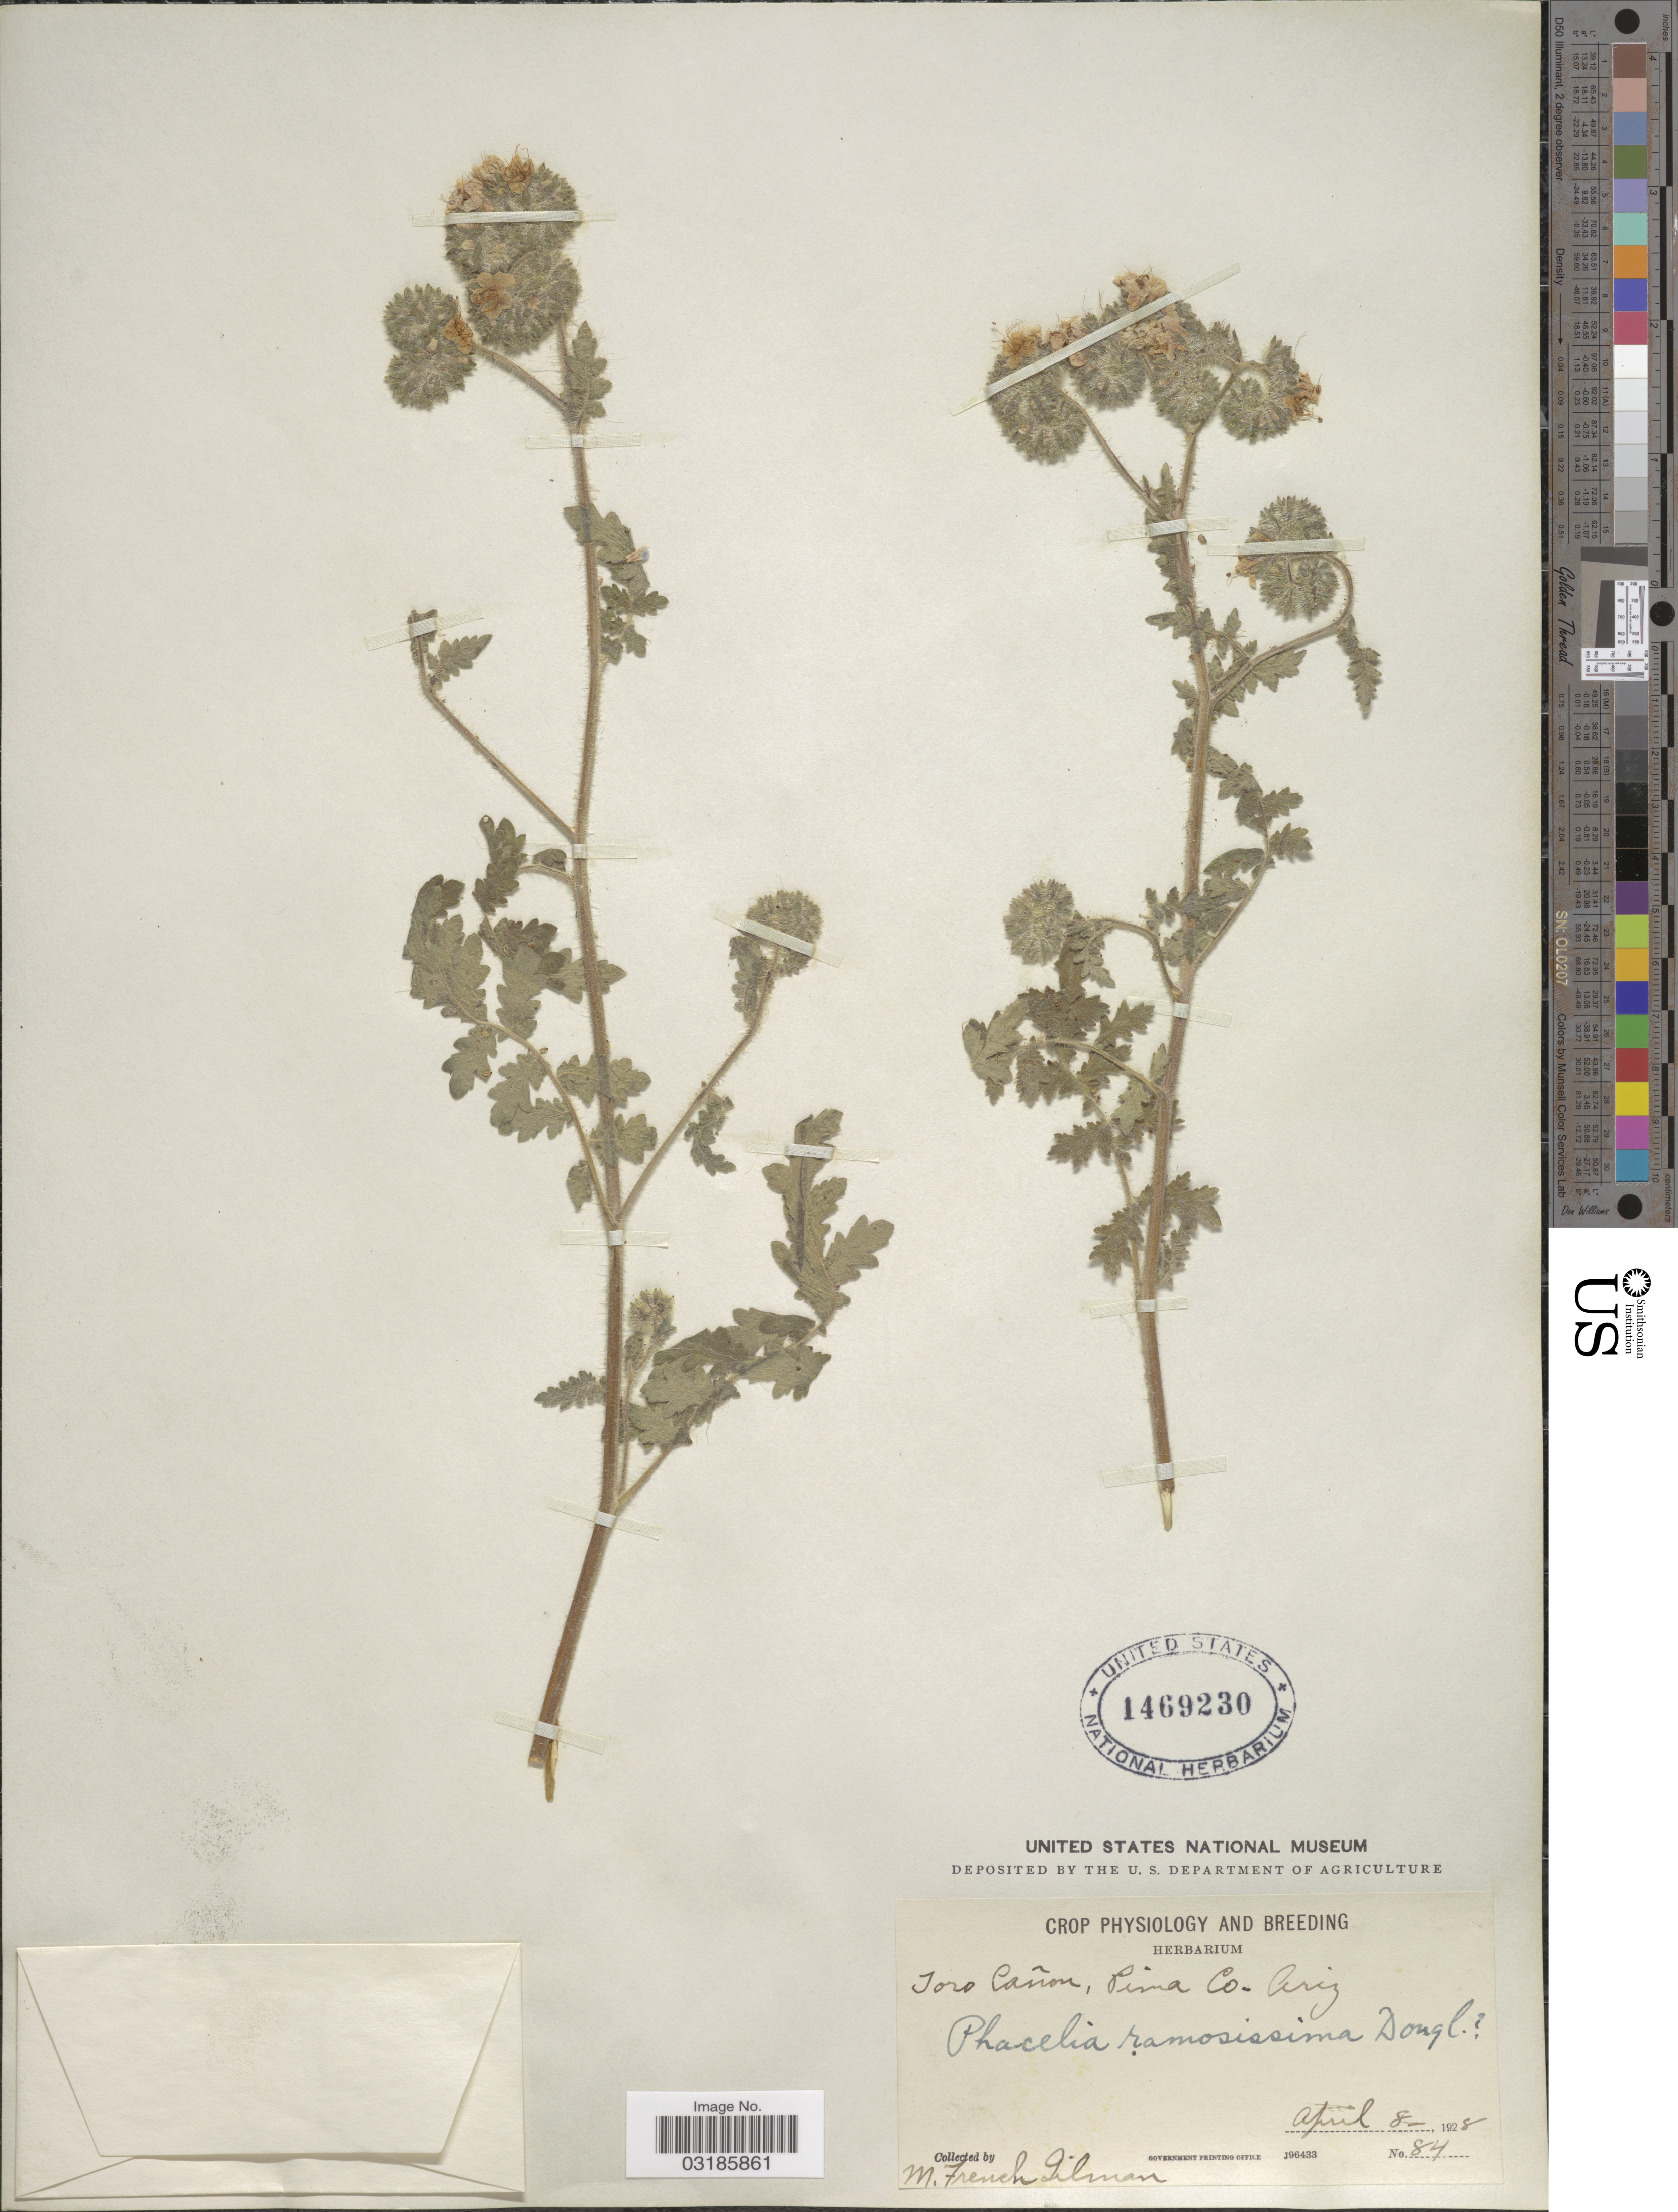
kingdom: Plantae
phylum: Tracheophyta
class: Magnoliopsida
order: Boraginales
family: Hydrophyllaceae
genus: Phacelia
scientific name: Phacelia ramosissima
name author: Douglas ex Lehm.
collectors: M. F. Gilman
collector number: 84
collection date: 1928-04-08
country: United States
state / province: Arizona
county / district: Pima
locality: Toro Cañon, Pima Co.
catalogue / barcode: US 1469230